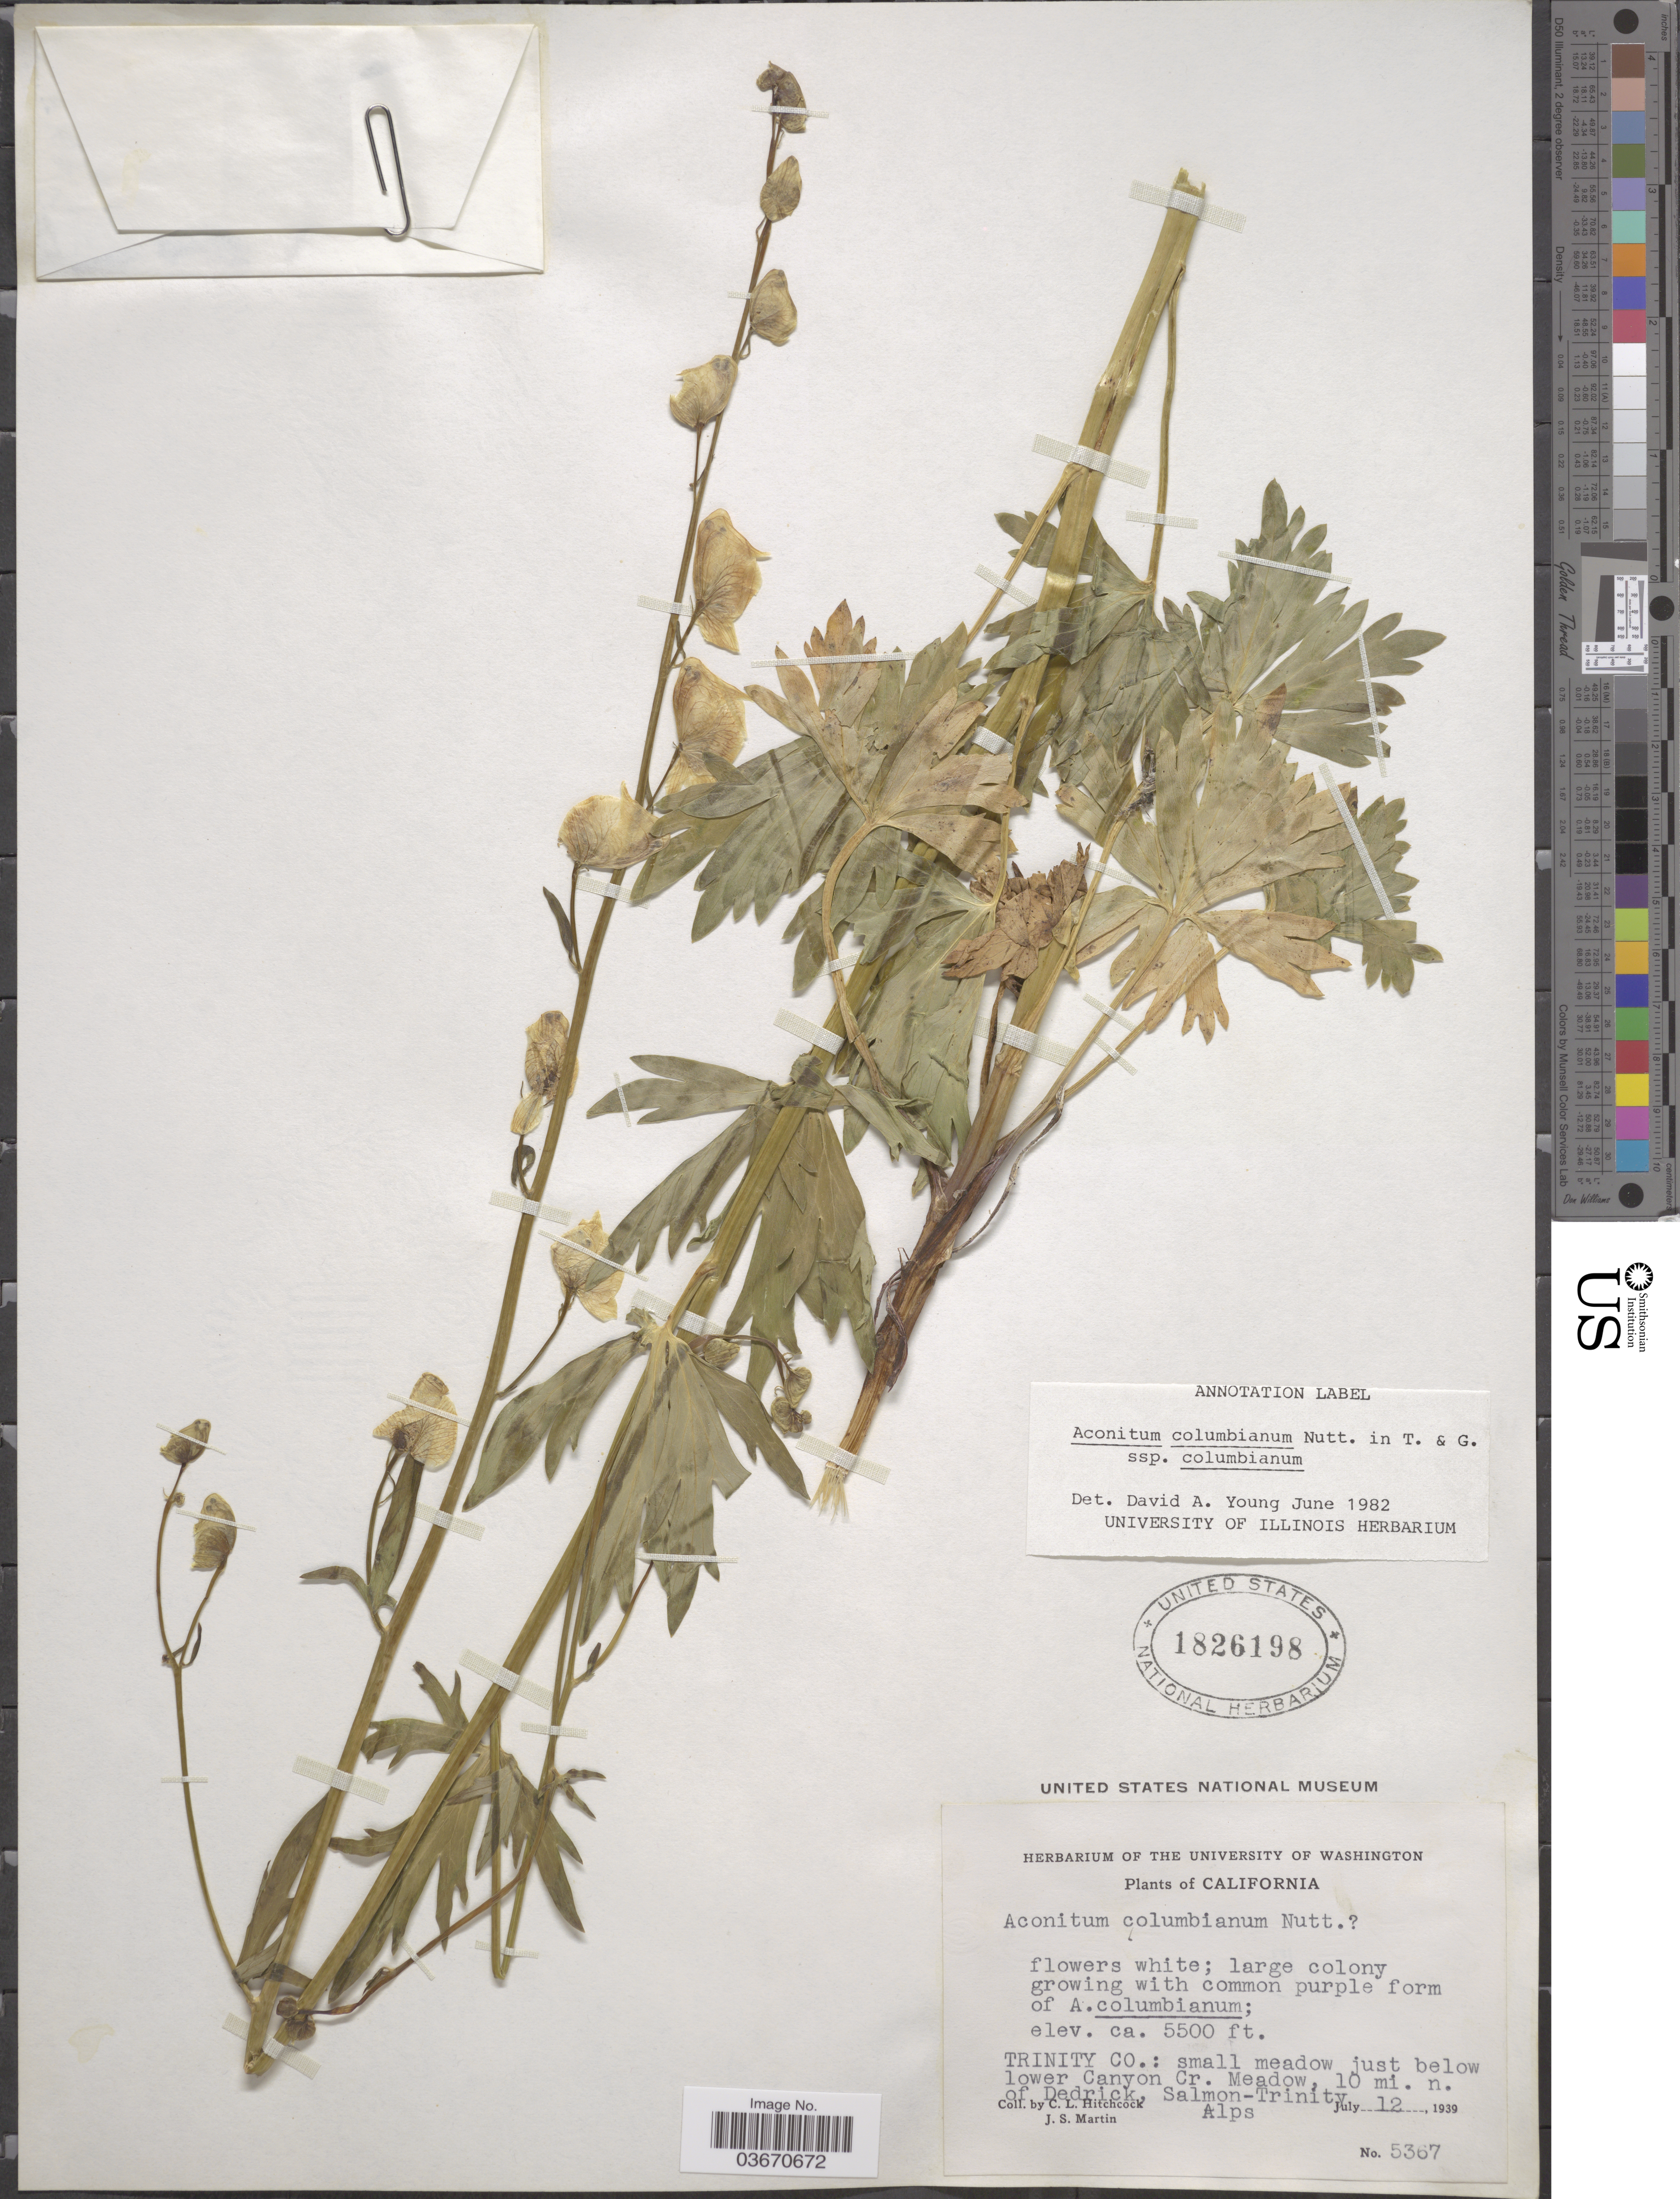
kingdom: Plantae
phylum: Tracheophyta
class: Magnoliopsida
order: Ranunculales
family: Ranunculaceae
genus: Aconitum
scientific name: Aconitum columbianum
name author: Nutt.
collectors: C. L. Hitchcock & J. S. Martin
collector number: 5367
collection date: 1939-07-12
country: United States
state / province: California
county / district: Trinity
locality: Trinity Co.: small meadow just below lower Canyon Cr. Meadow, 10 mi. n. of Dedrick, Salmon-Trinity Alps.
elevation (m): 1676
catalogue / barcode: US 1826198